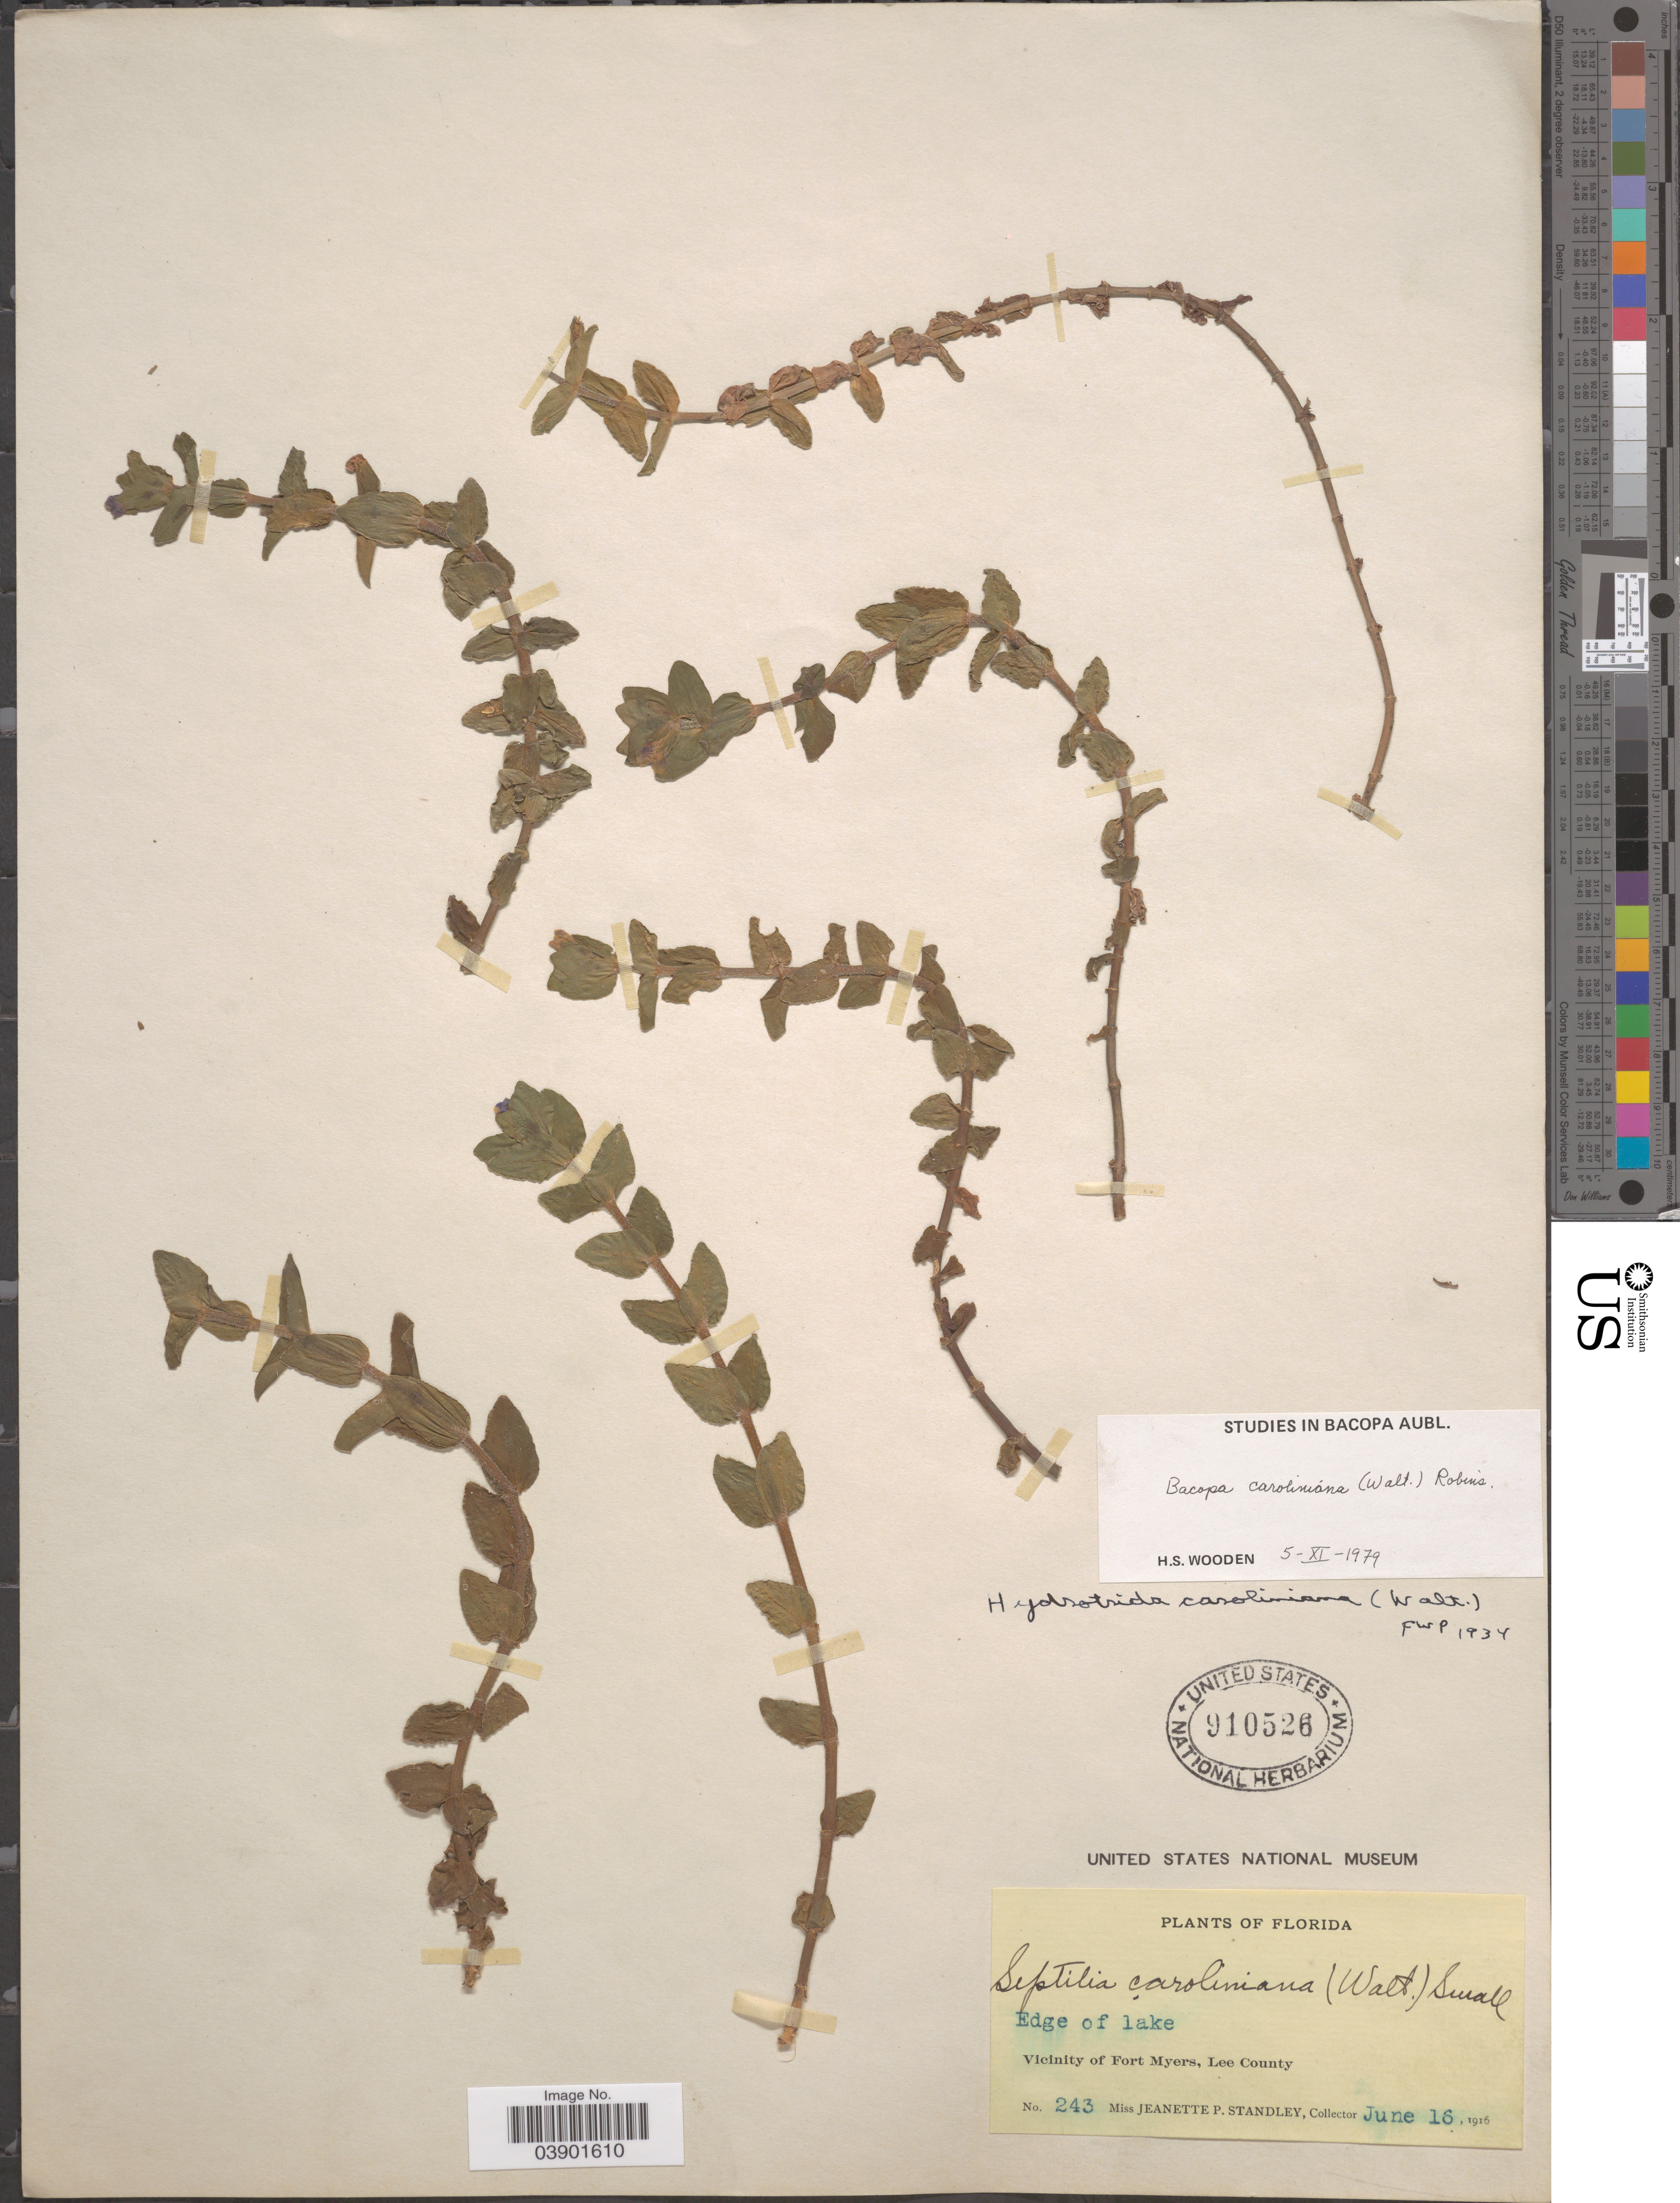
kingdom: Plantae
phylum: Tracheophyta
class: Magnoliopsida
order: Lamiales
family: Plantaginaceae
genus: Bacopa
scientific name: Bacopa caroliniana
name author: (Walter) B.L. Rob.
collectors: J. P. Standley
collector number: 243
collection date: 1916-06-16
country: United States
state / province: Florida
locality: Vicinity of Fort Myers, Lee County.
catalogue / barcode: US 910526